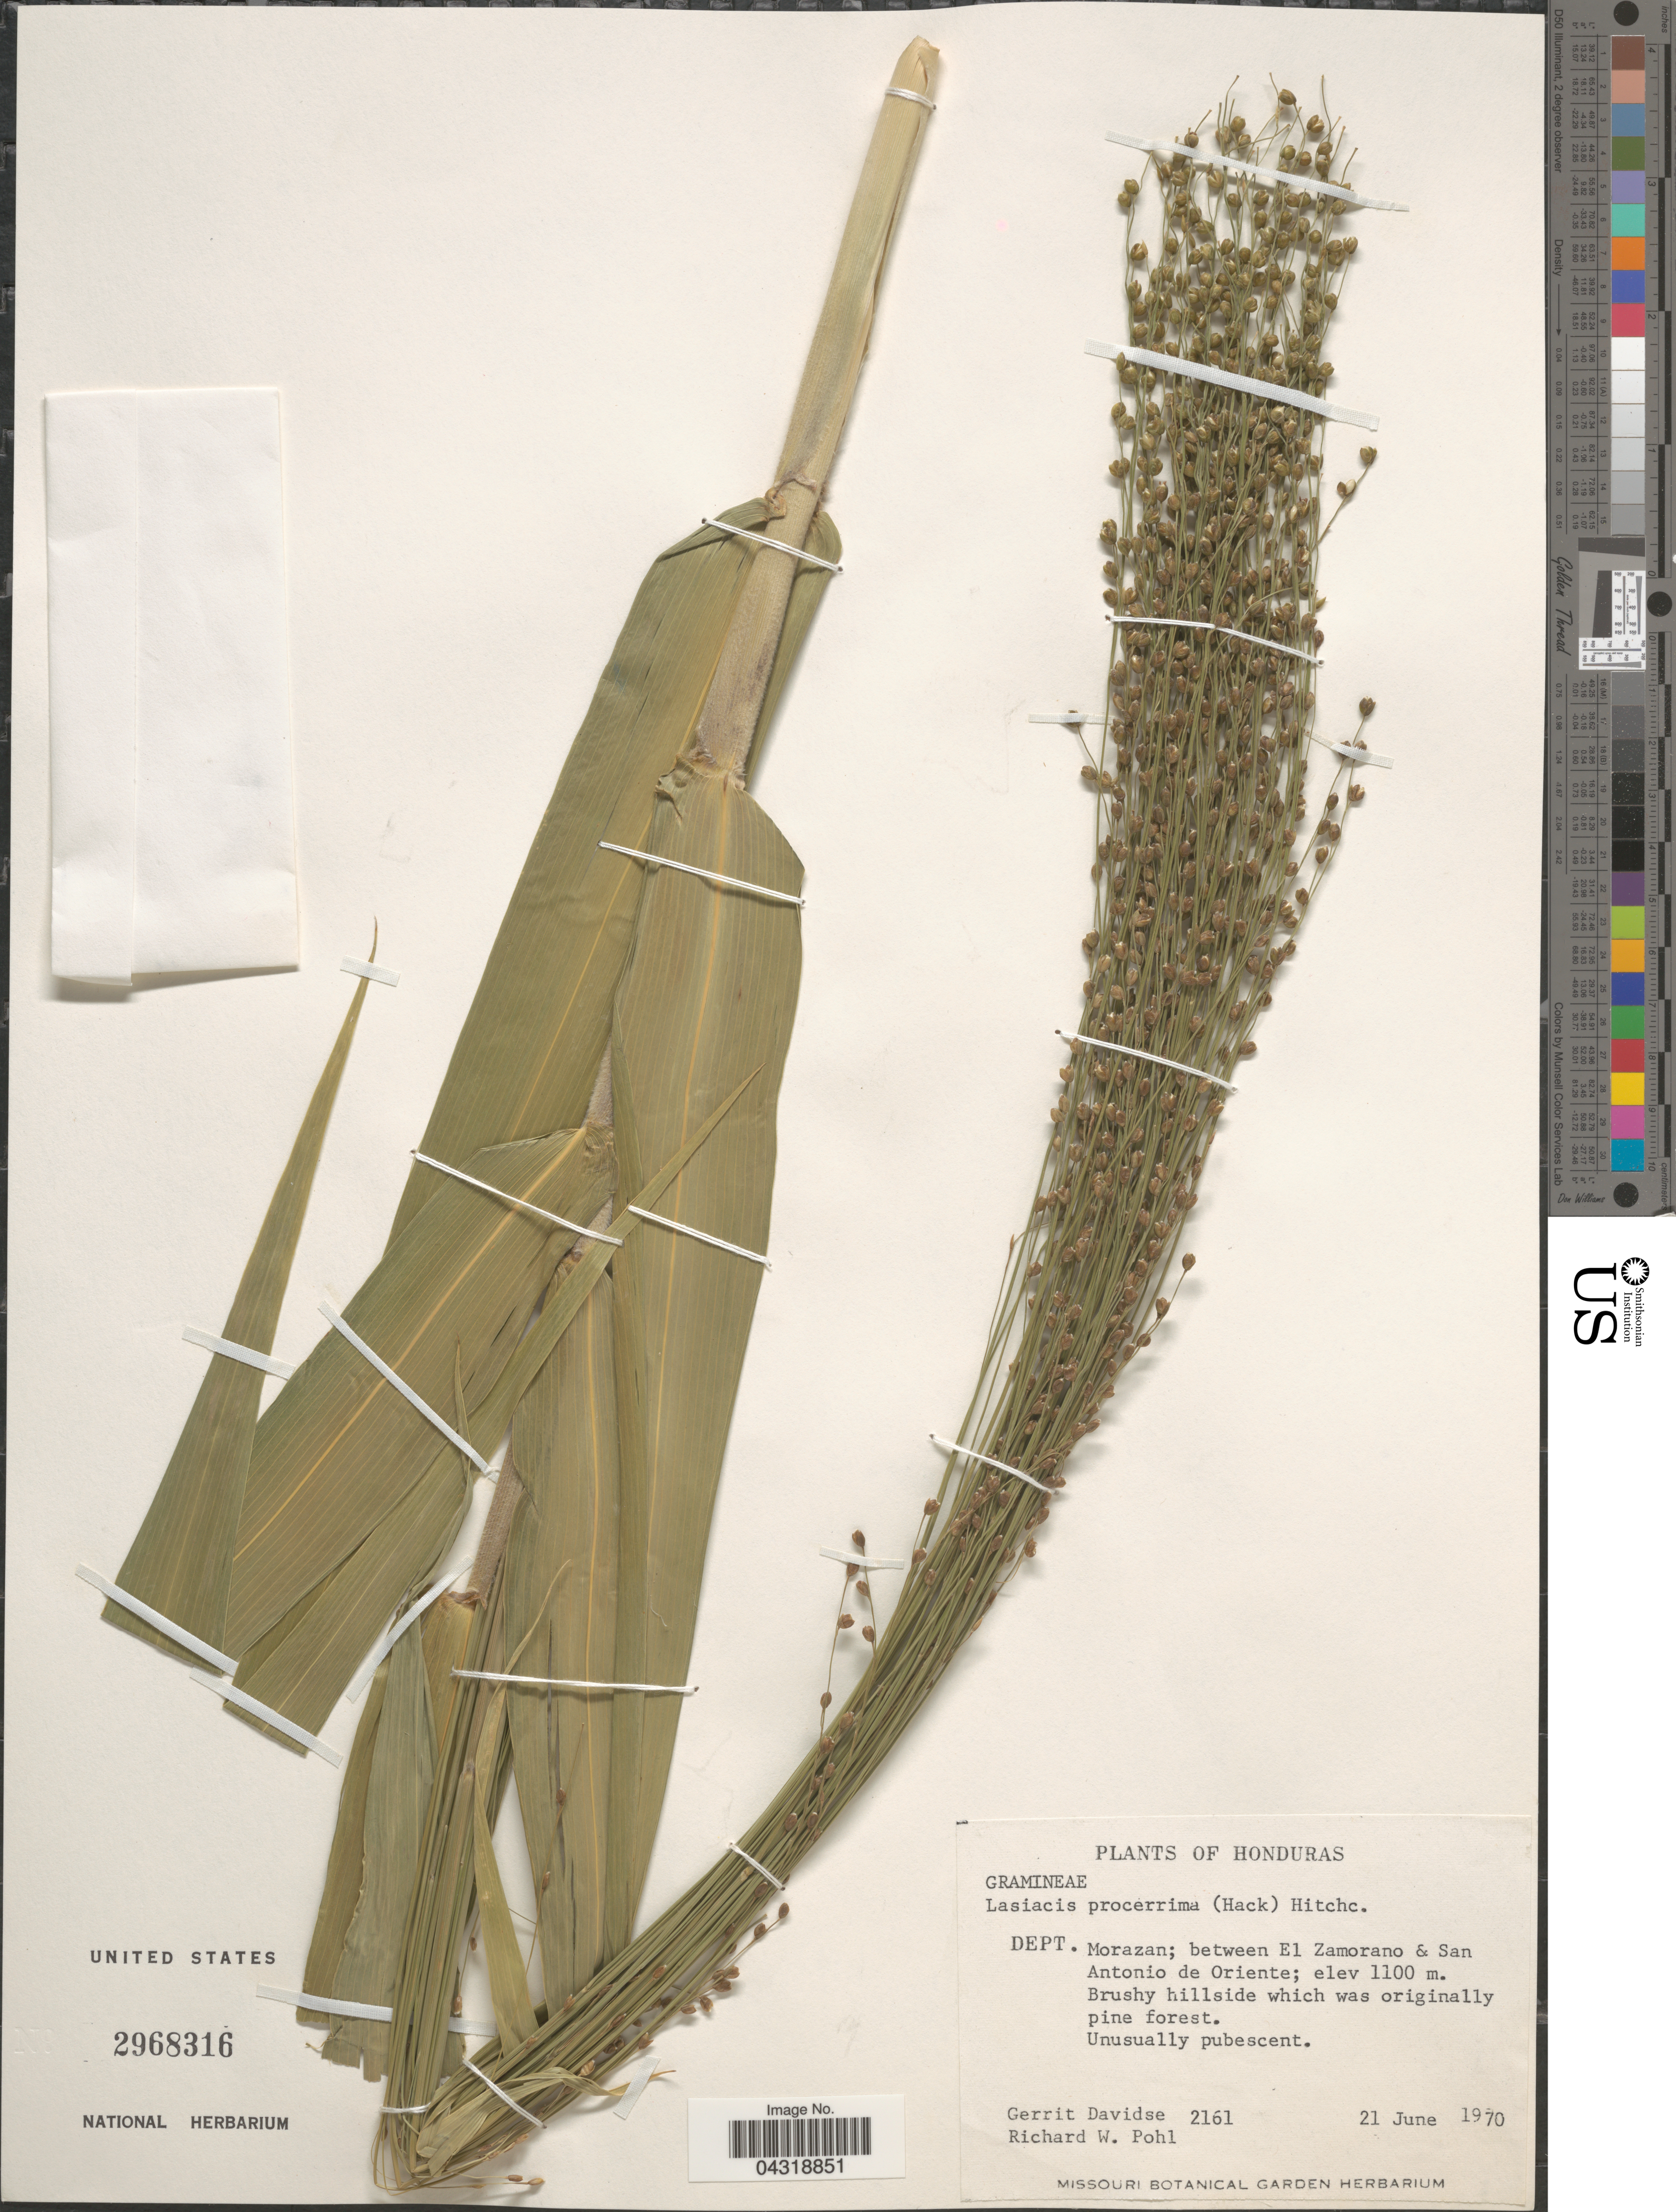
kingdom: Plantae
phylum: Tracheophyta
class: Liliopsida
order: Poales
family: Poaceae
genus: Lasiacis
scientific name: Lasiacis procerrima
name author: (Hack.) Hitchc.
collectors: G. Davidse & R. W. Pohl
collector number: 2161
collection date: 1970-06-21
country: Honduras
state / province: Fco. Morazán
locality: Dept. Morazan; between El Zamorano & San Antonio de Oriente.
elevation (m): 1100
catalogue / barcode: US 2968316